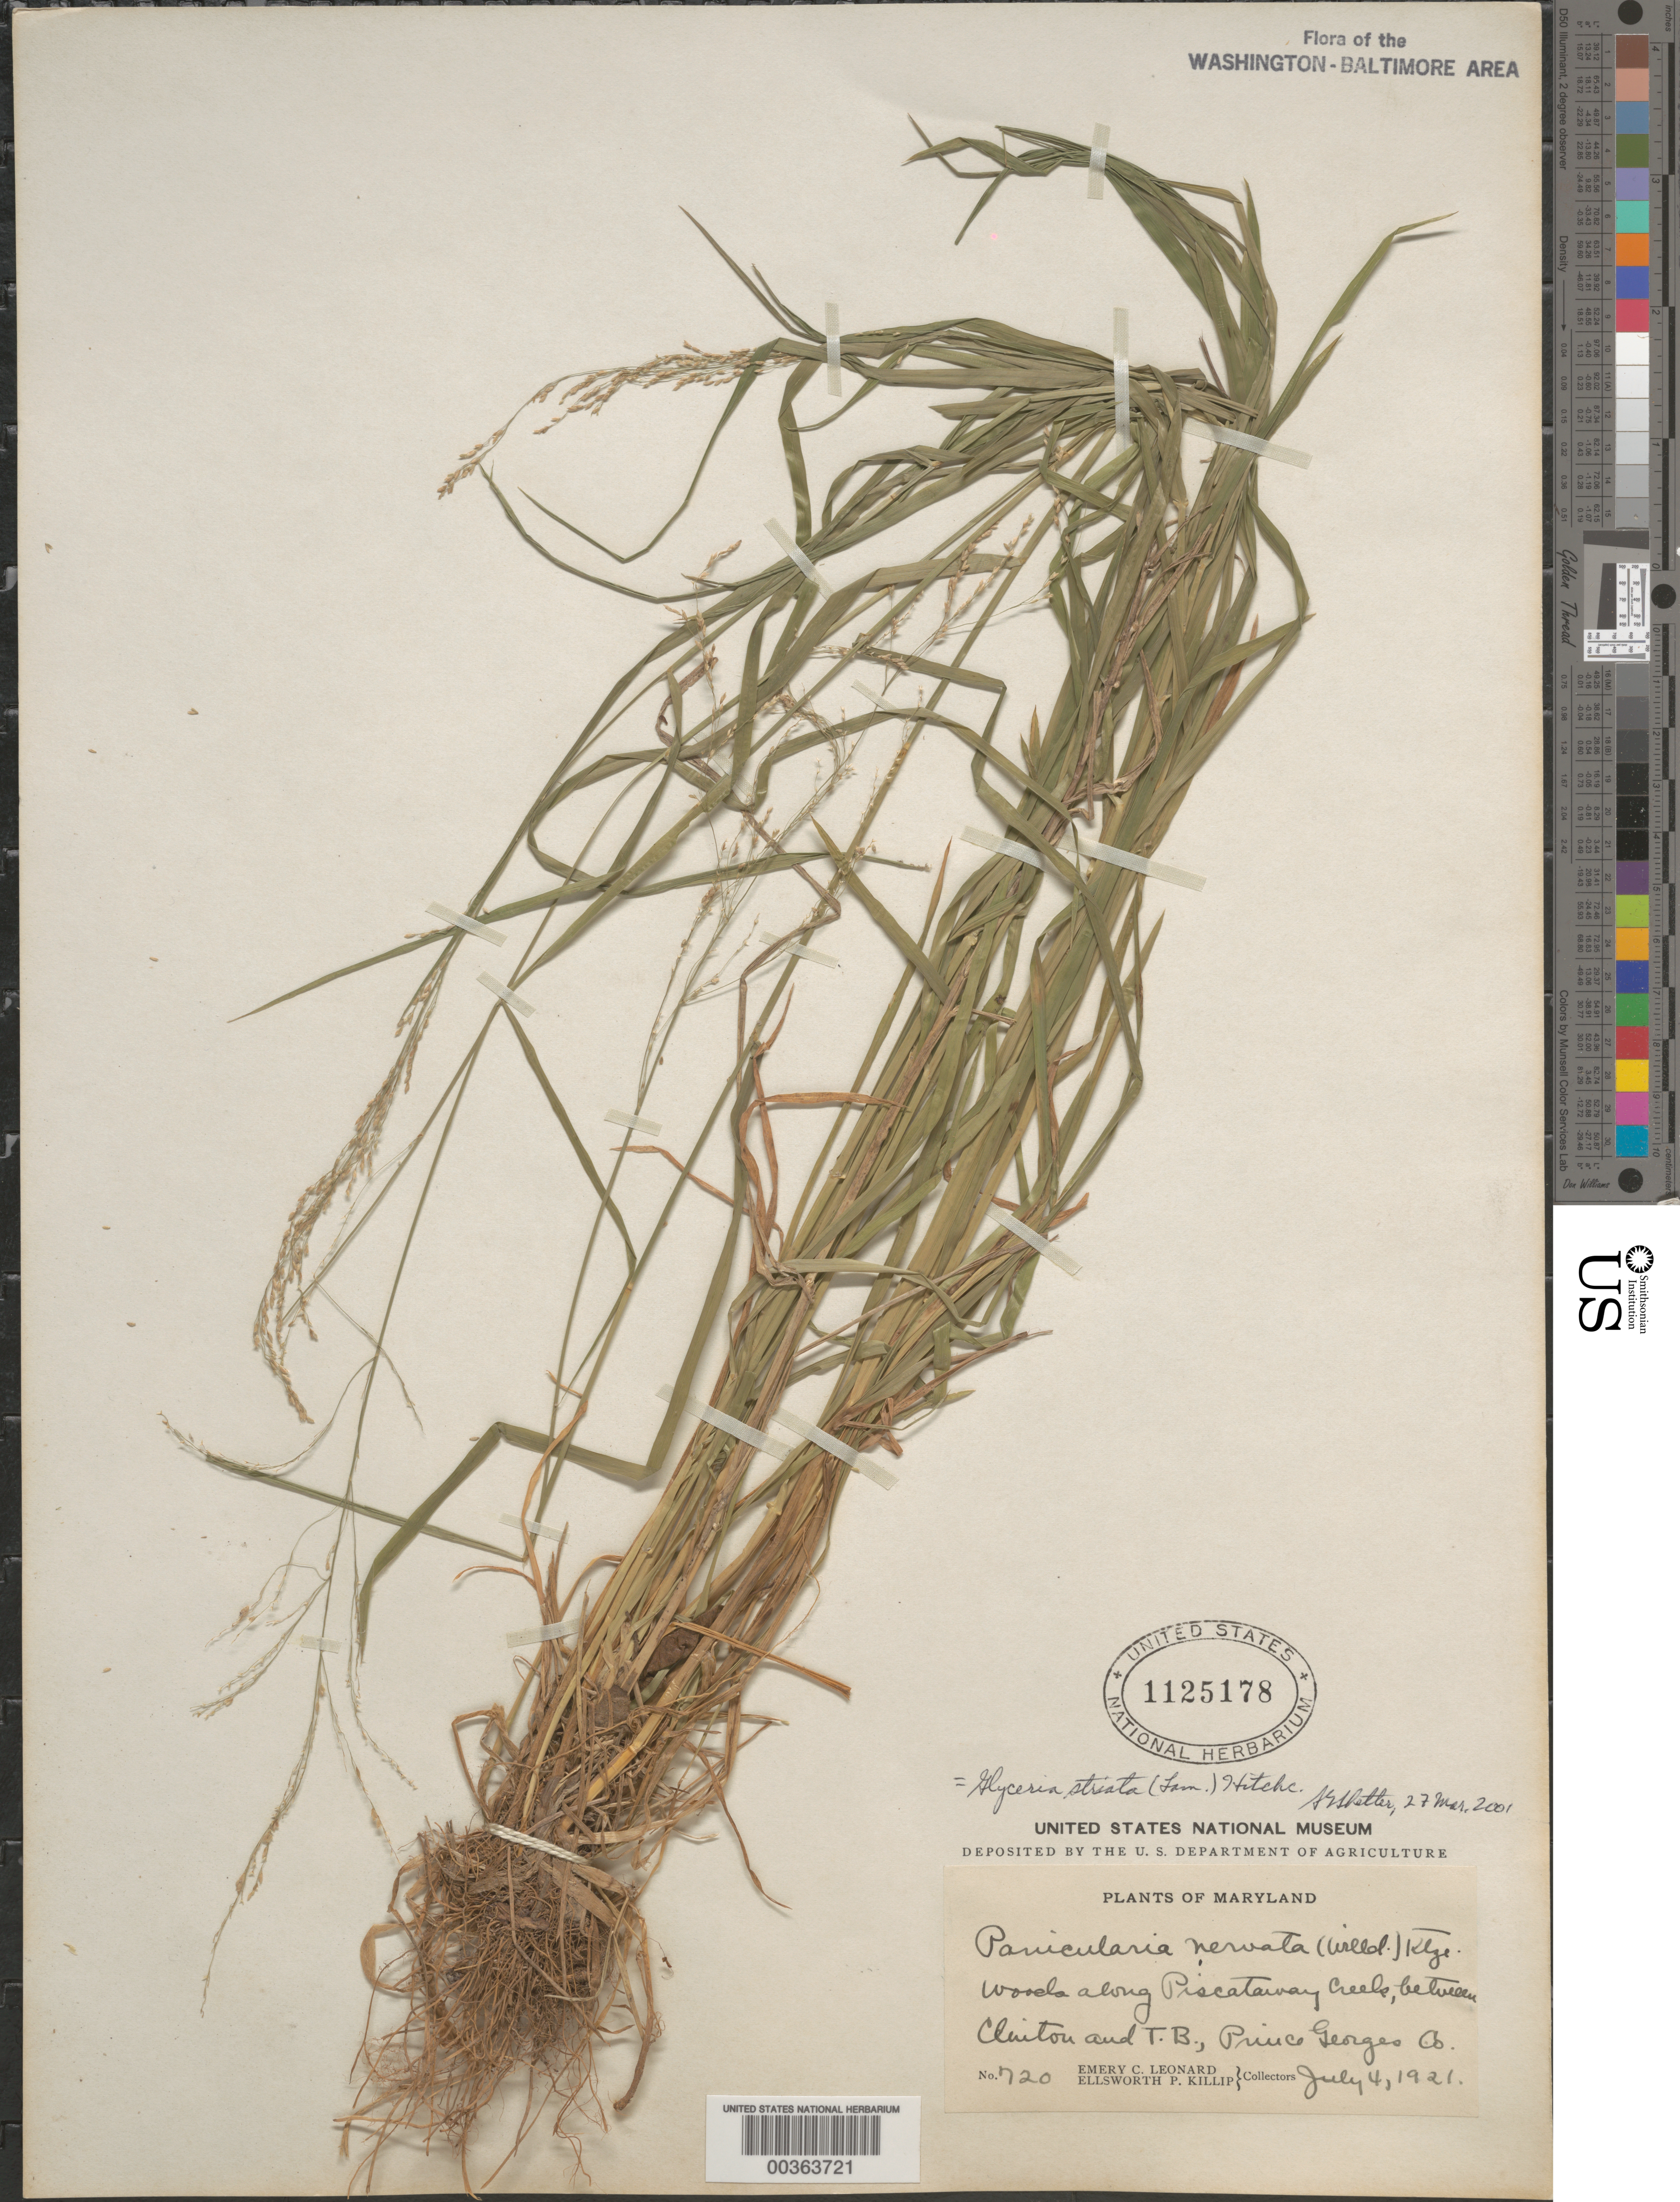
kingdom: Plantae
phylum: Tracheophyta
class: Liliopsida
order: Poales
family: Poaceae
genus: Glyceria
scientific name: Glyceria striata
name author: (Lam.) Hitchc.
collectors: E. C. Leonard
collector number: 720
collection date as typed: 04 Jul 1921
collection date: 1921-07-04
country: United States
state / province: Maryland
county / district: Prince George's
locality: Along Piscataway Creek, between Clinton and T.B.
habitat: Woods along creek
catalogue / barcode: US 1125178